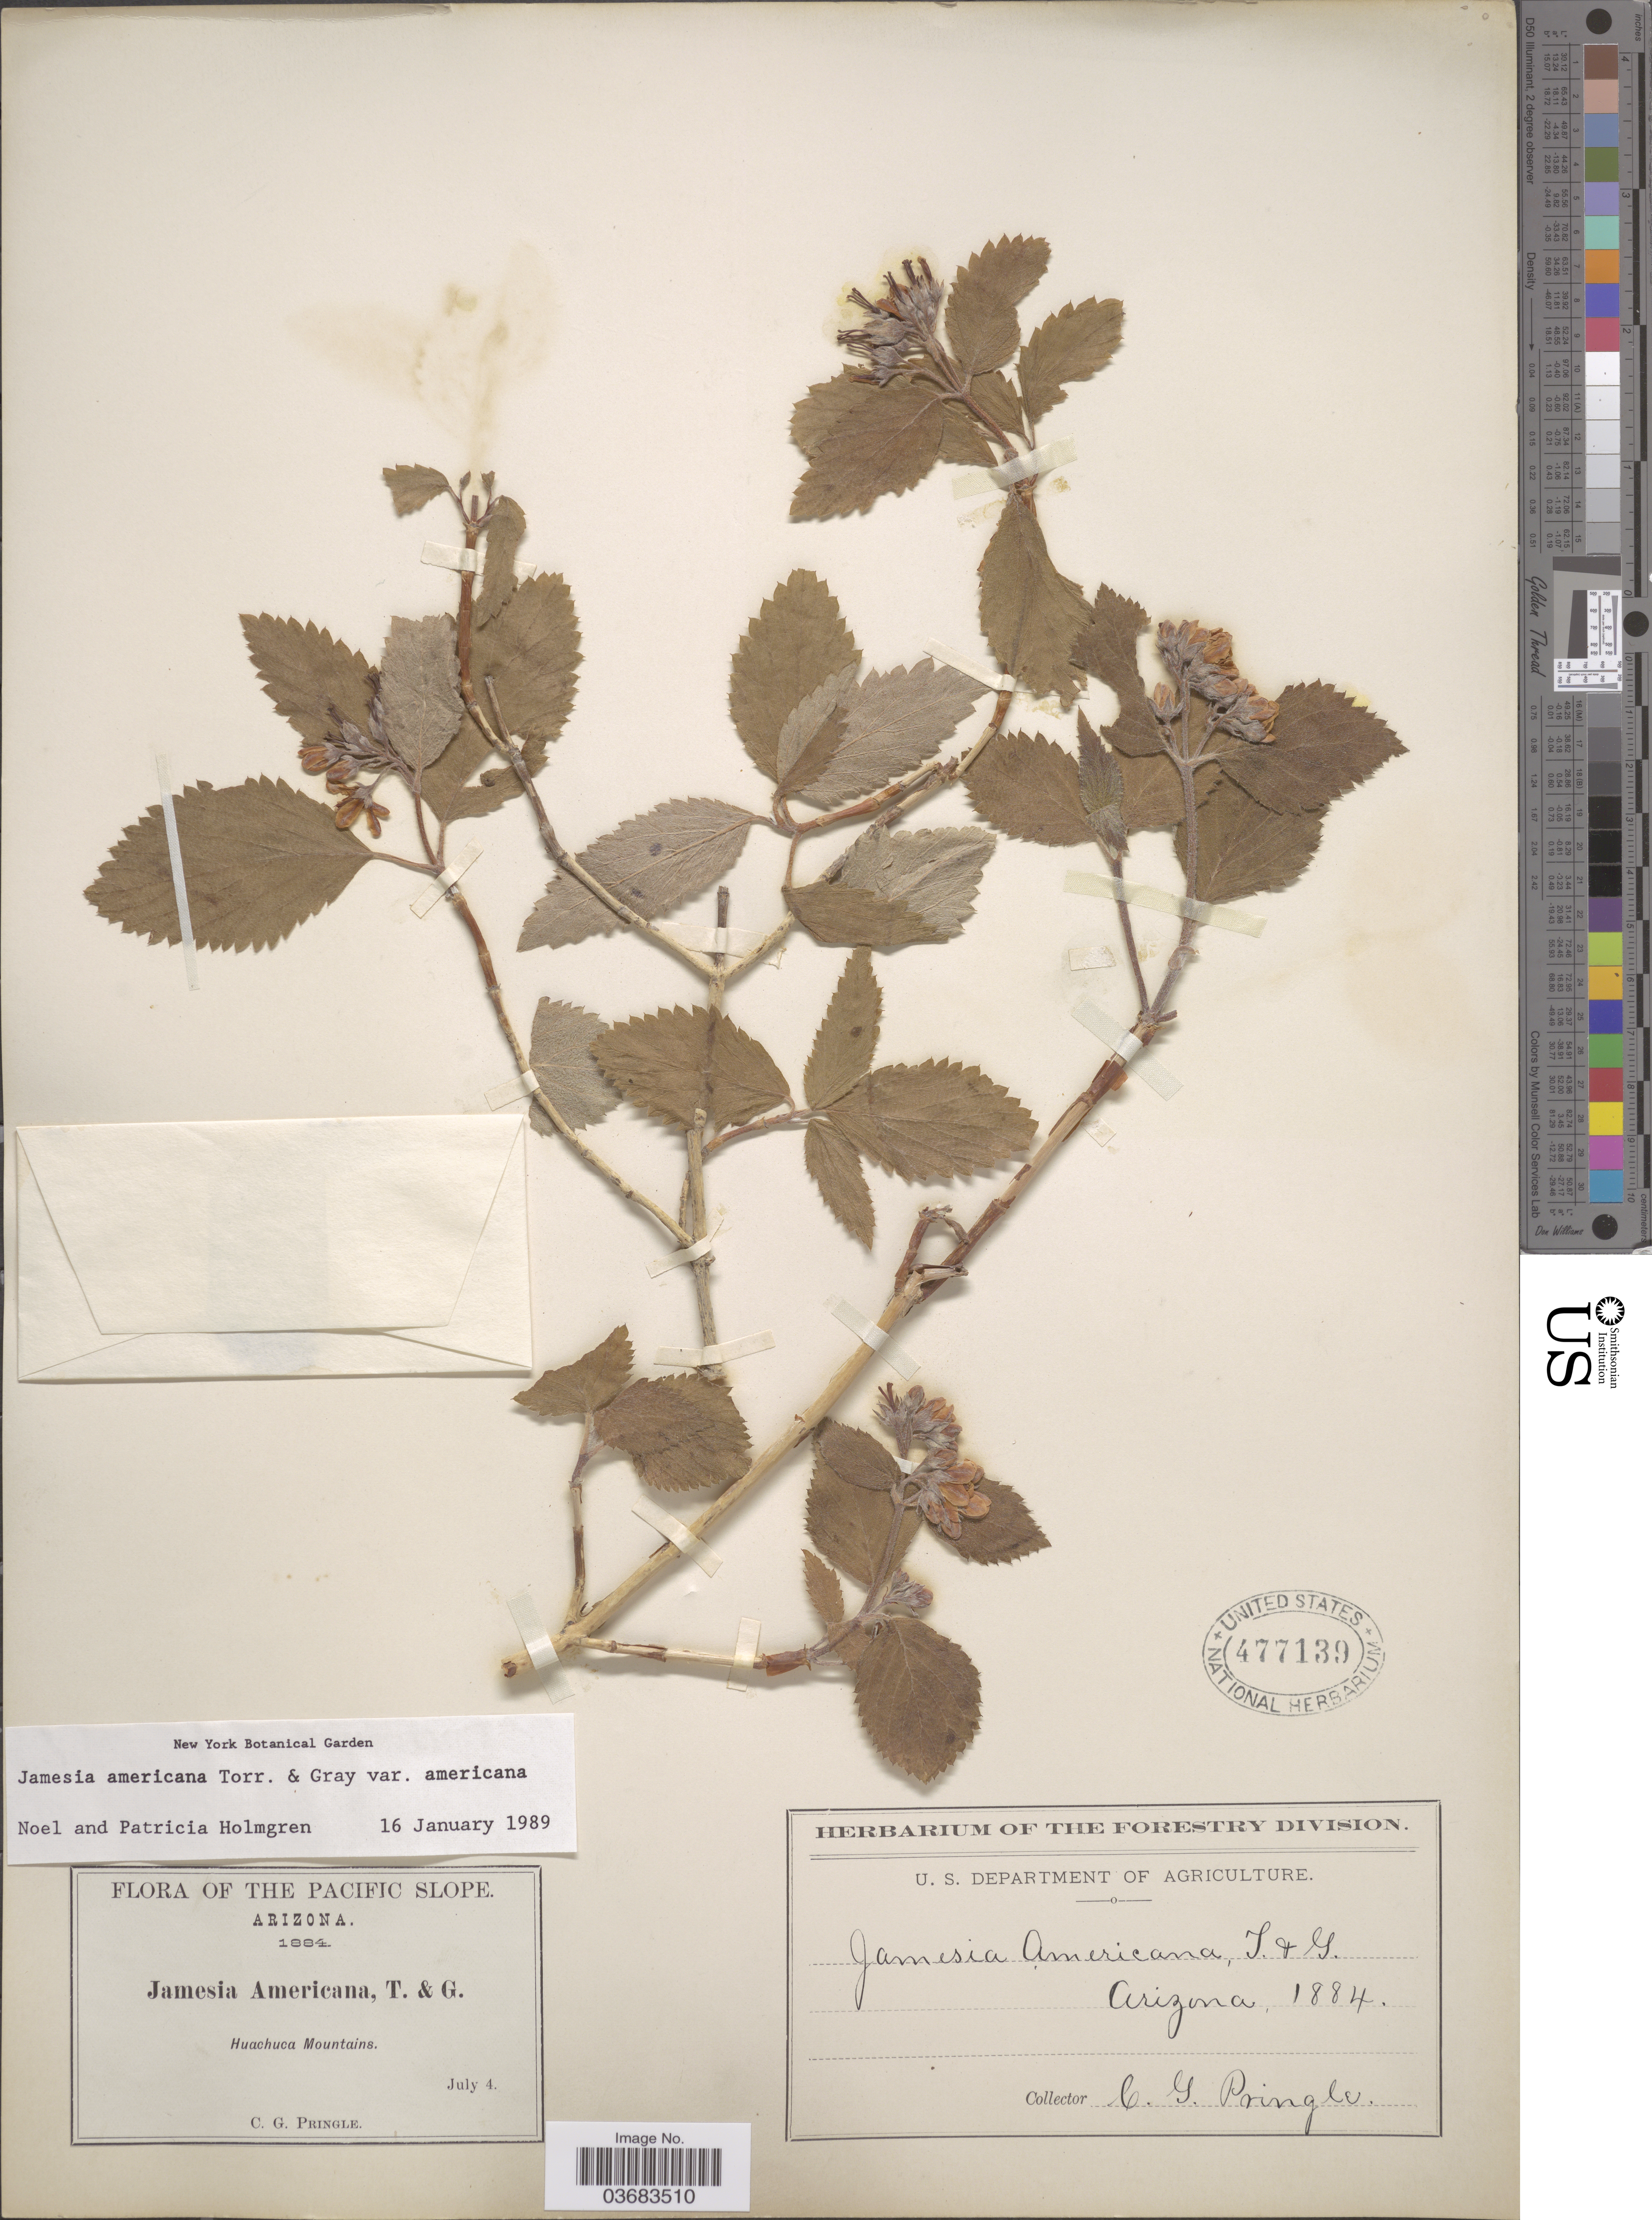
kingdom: Plantae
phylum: Tracheophyta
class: Magnoliopsida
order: Cornales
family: Hydrangeaceae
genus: Edwinia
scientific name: Edwinia americana var. americana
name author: (Torr. & A. Gray) A. Heller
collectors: C. G. Pringle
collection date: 1884-07-04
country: United States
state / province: Arizona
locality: The Pacific Slope. Huachuca Mountains.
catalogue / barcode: US 477139